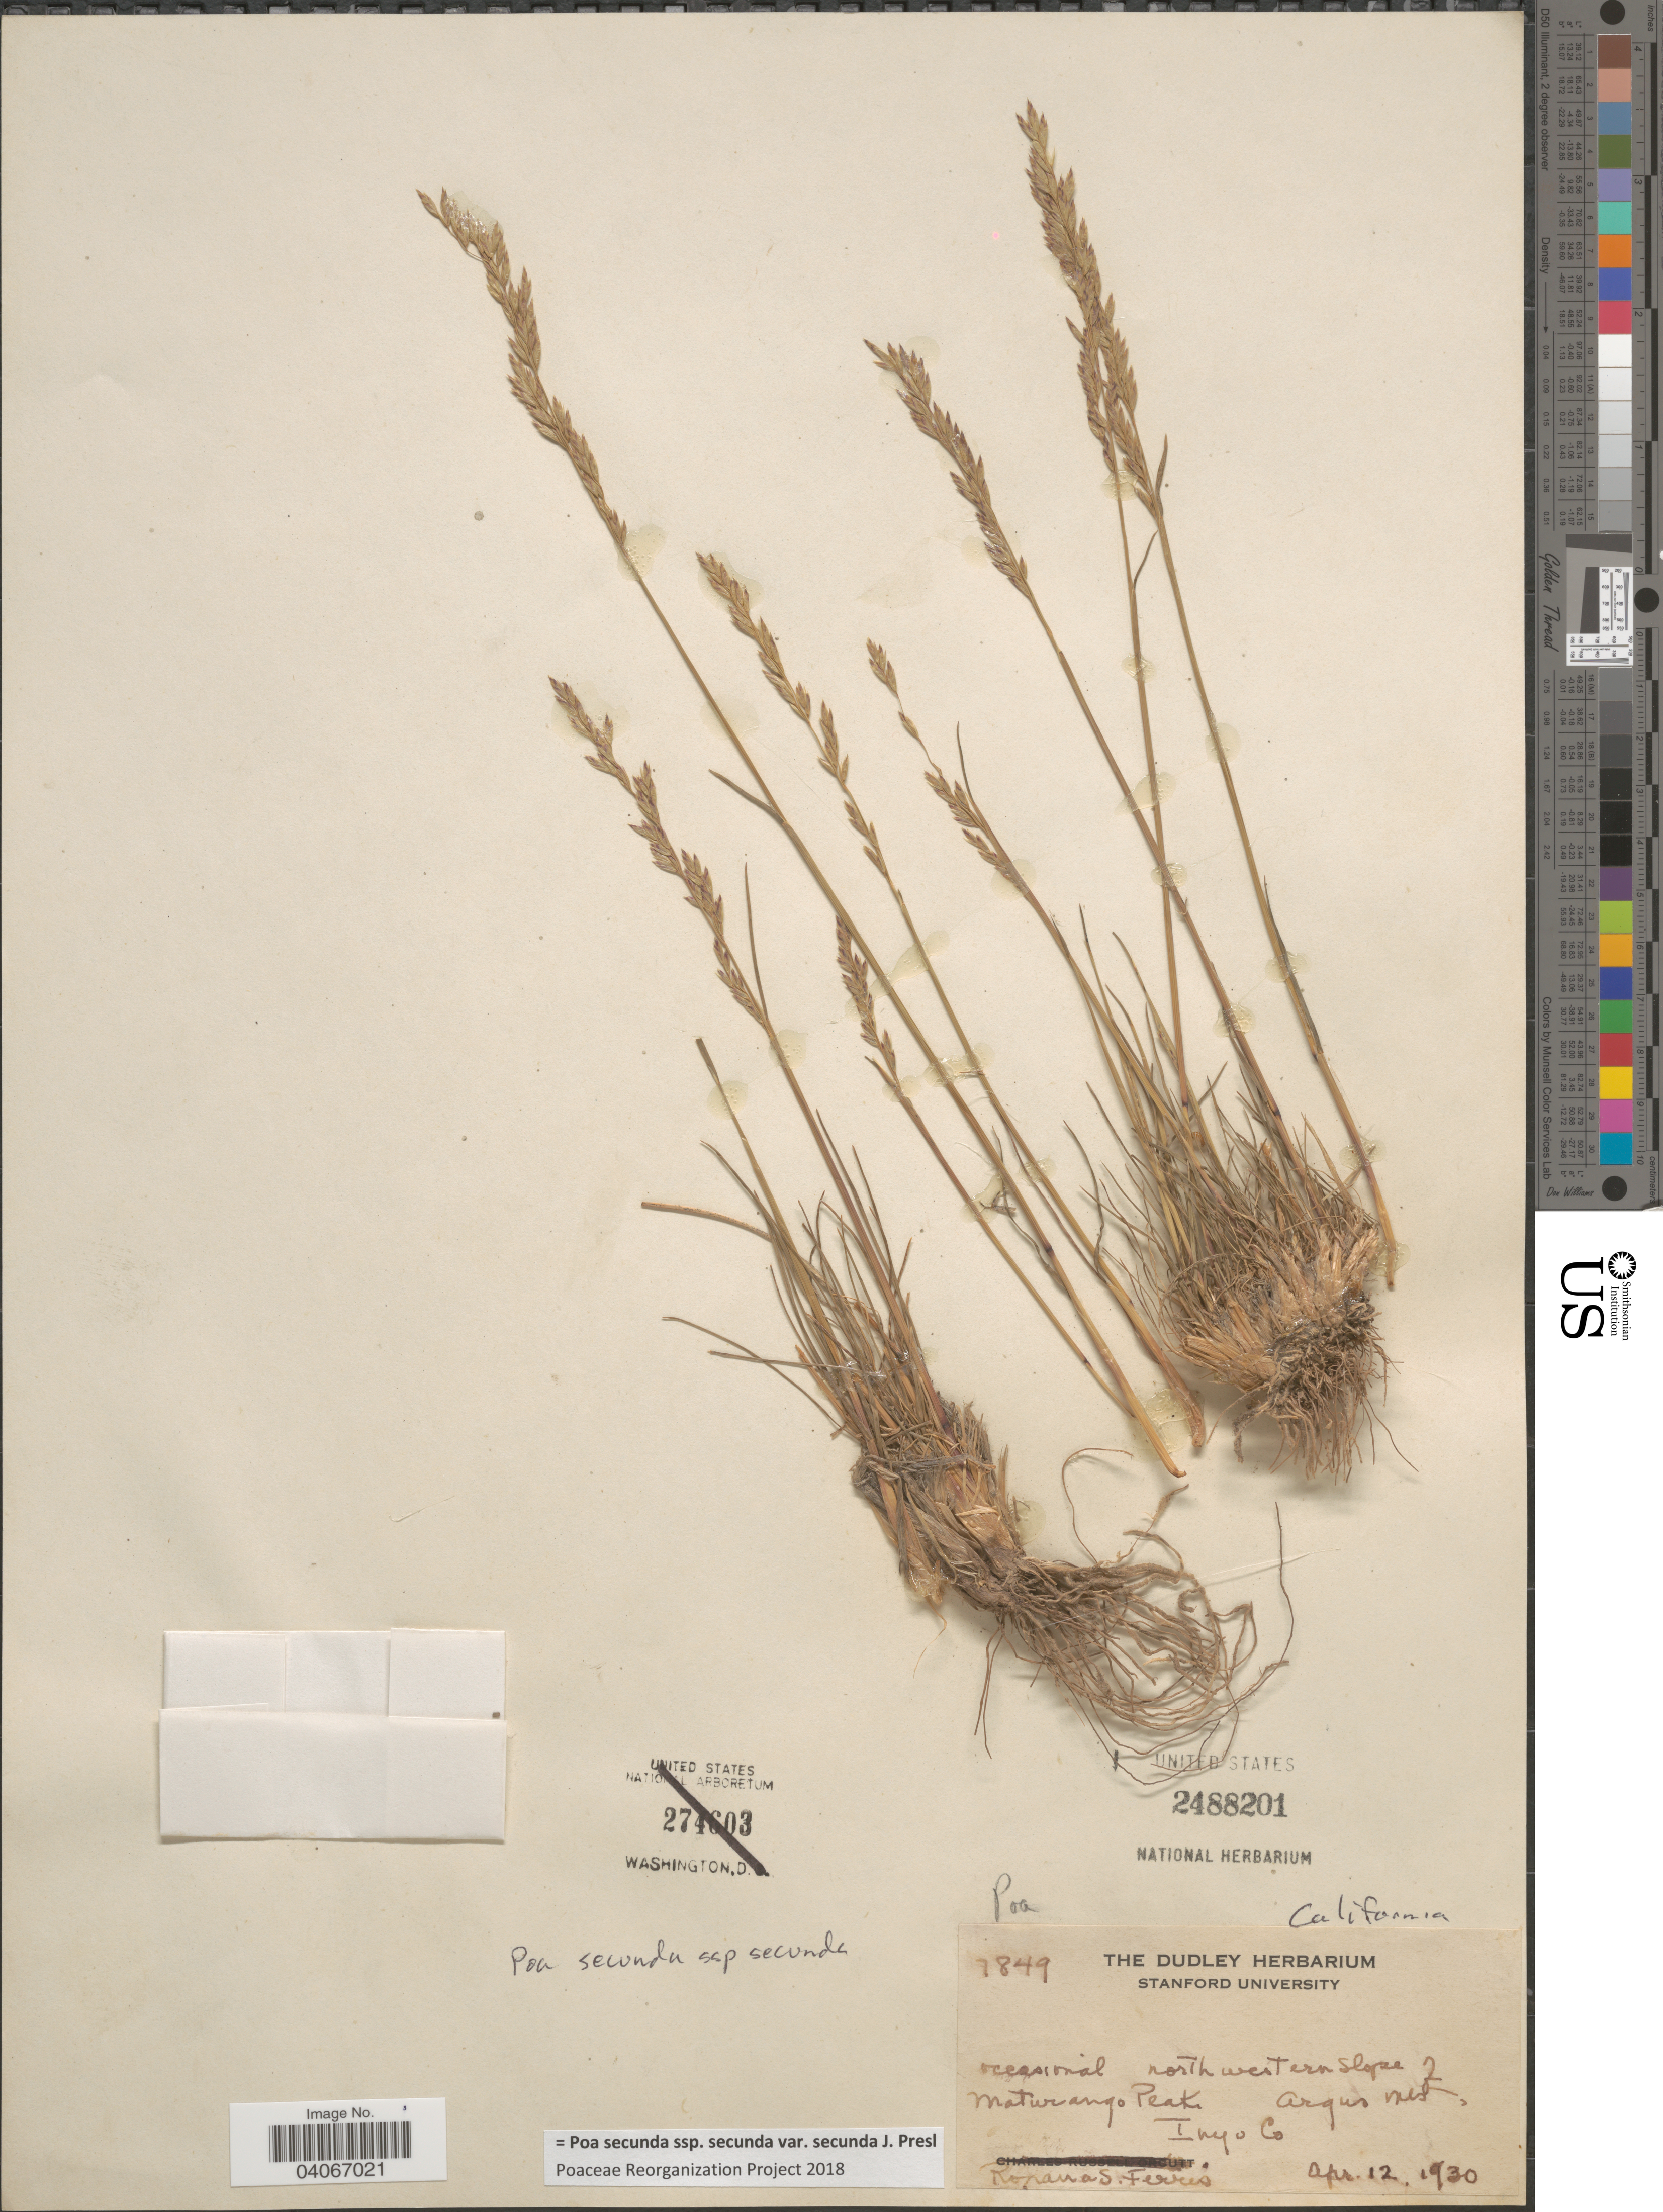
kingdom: Plantae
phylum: Tracheophyta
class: Liliopsida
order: Poales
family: Poaceae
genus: Poa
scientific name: Poa secunda subsp. secunda var. secunda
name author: J. Presl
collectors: R. S. Ferris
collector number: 7849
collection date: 1930-04-12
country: United States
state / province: California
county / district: Inyo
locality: Occasional northwestern Slope Maturango Peak. Argus Mts. Inyo County.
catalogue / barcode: US 2488201